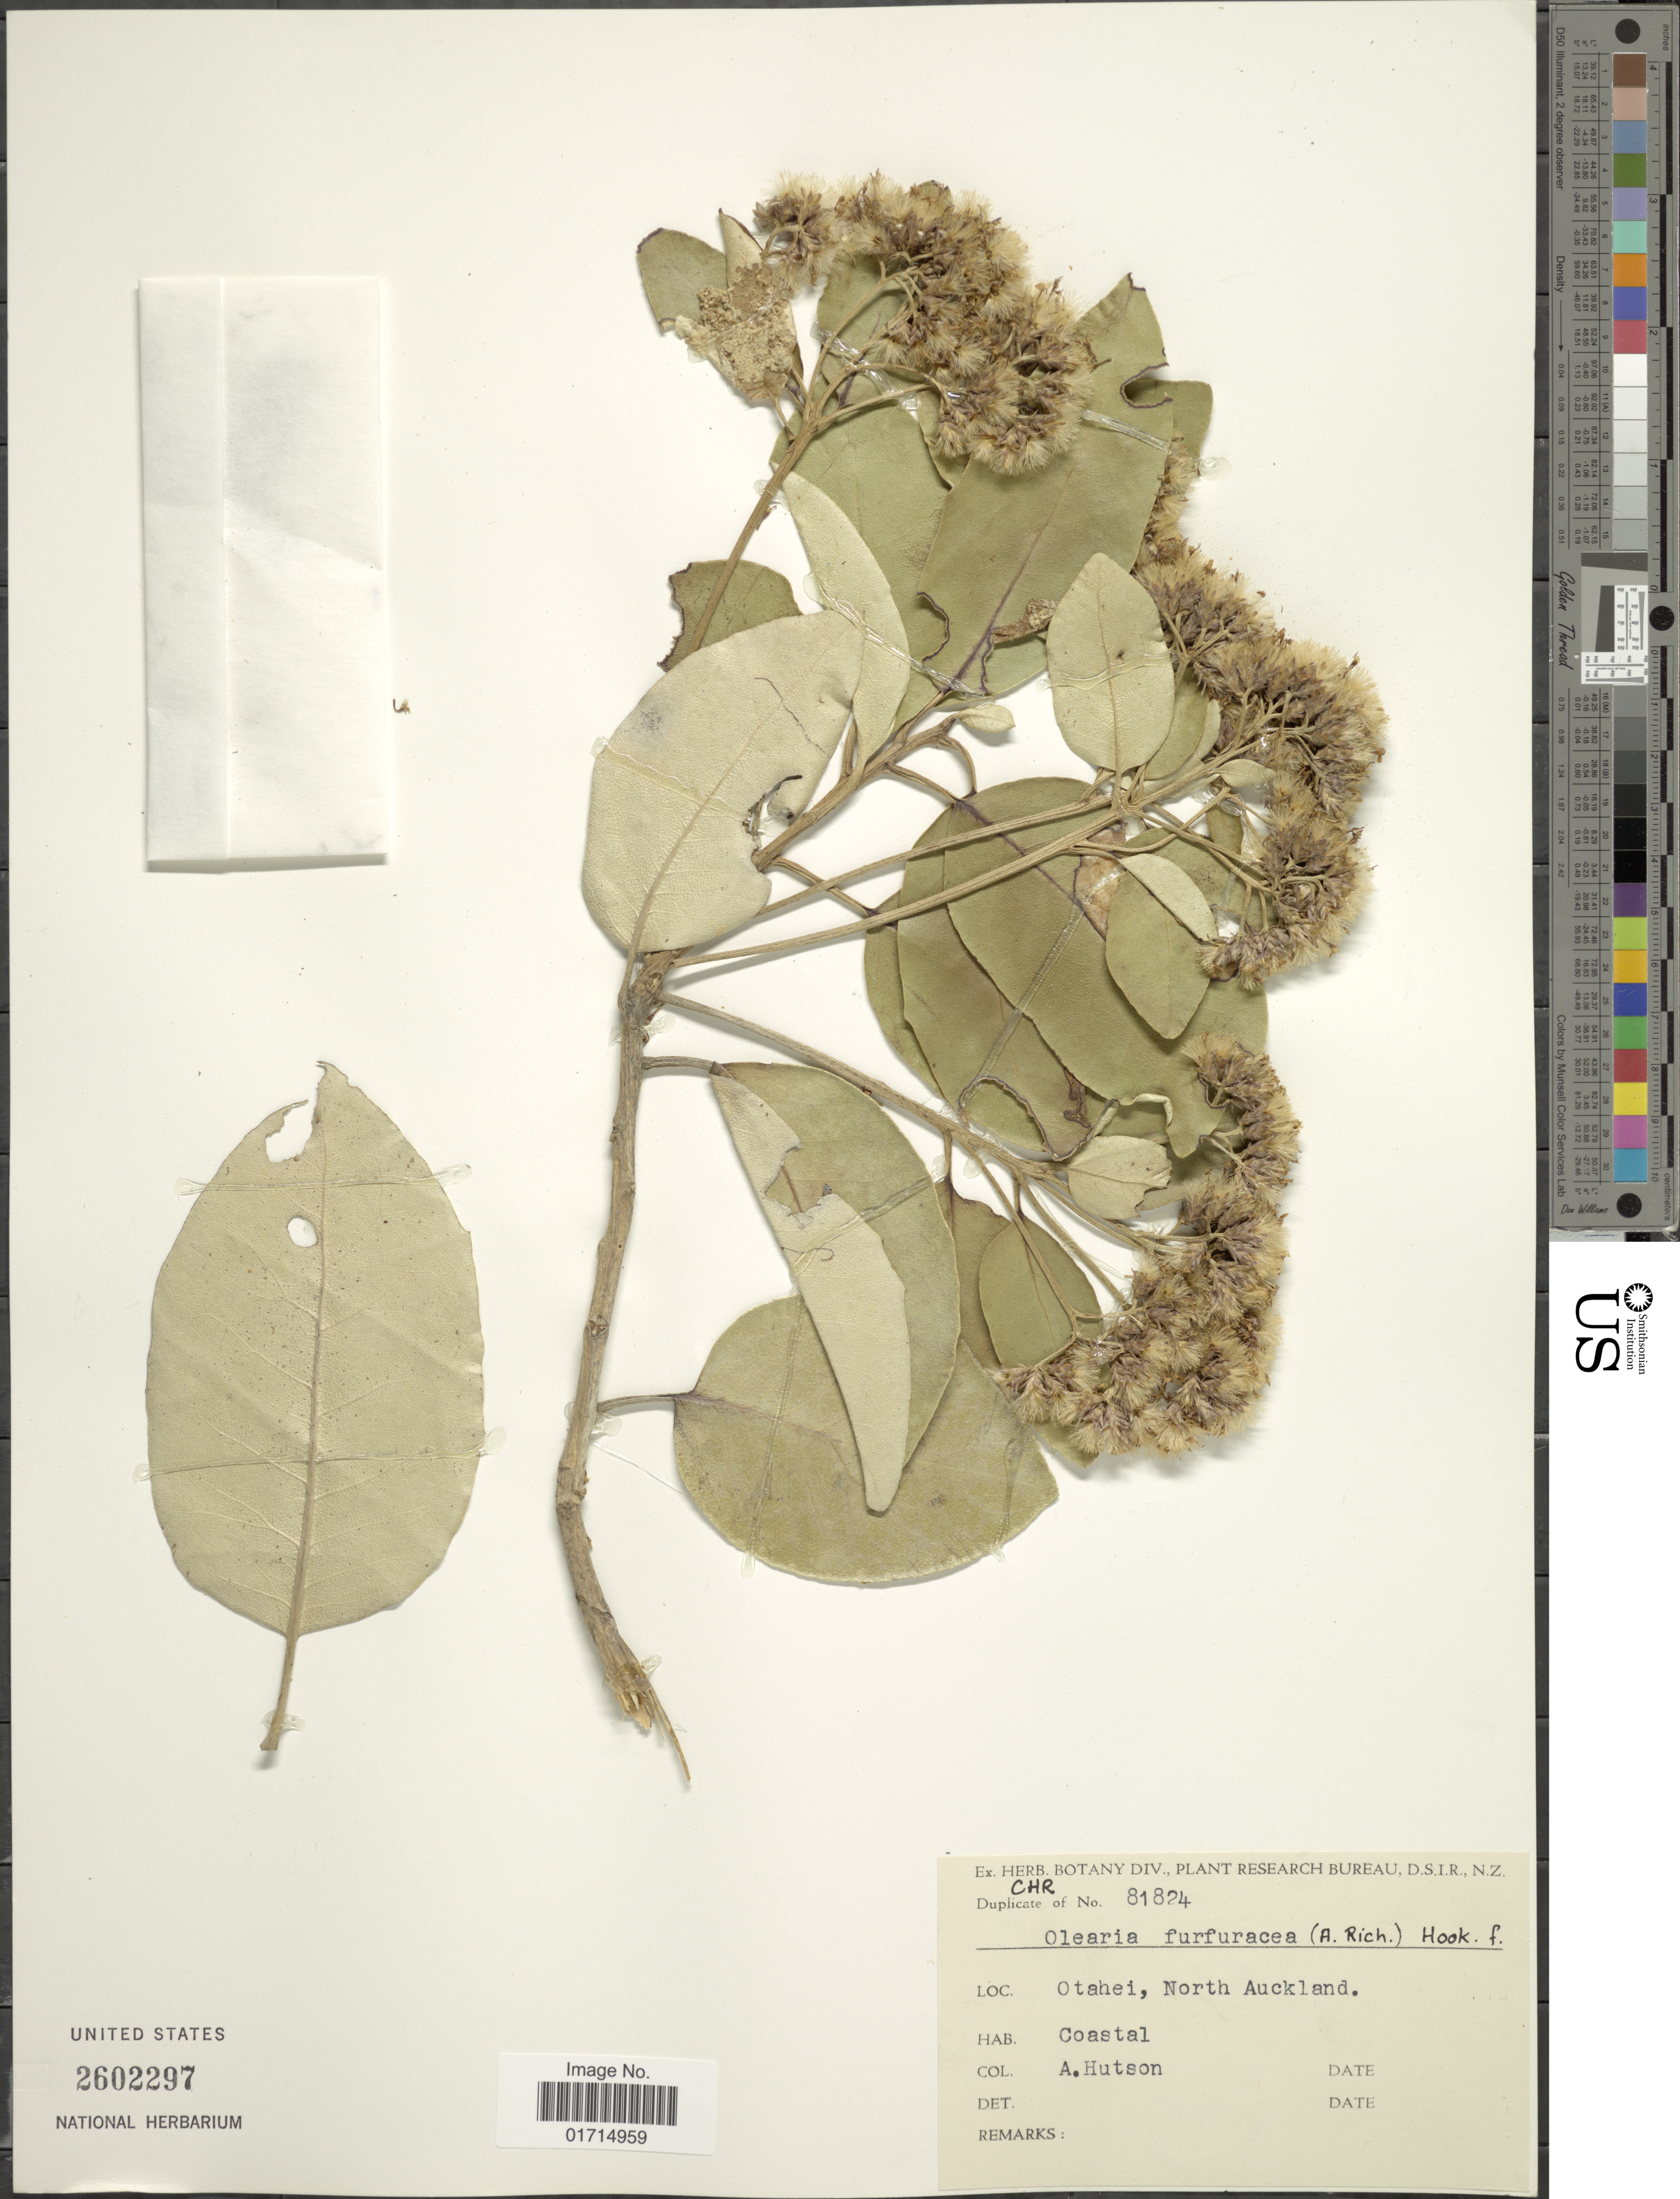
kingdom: Plantae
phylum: Tracheophyta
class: Magnoliopsida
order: Asterales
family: Asteraceae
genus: Olearia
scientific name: Olearia furfuracea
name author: (A. Rich.) Hook. f.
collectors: A. Hutson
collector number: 81824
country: New Zealand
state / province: Auckland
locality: Otahei, North Auckland. Coastal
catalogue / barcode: US 2602297